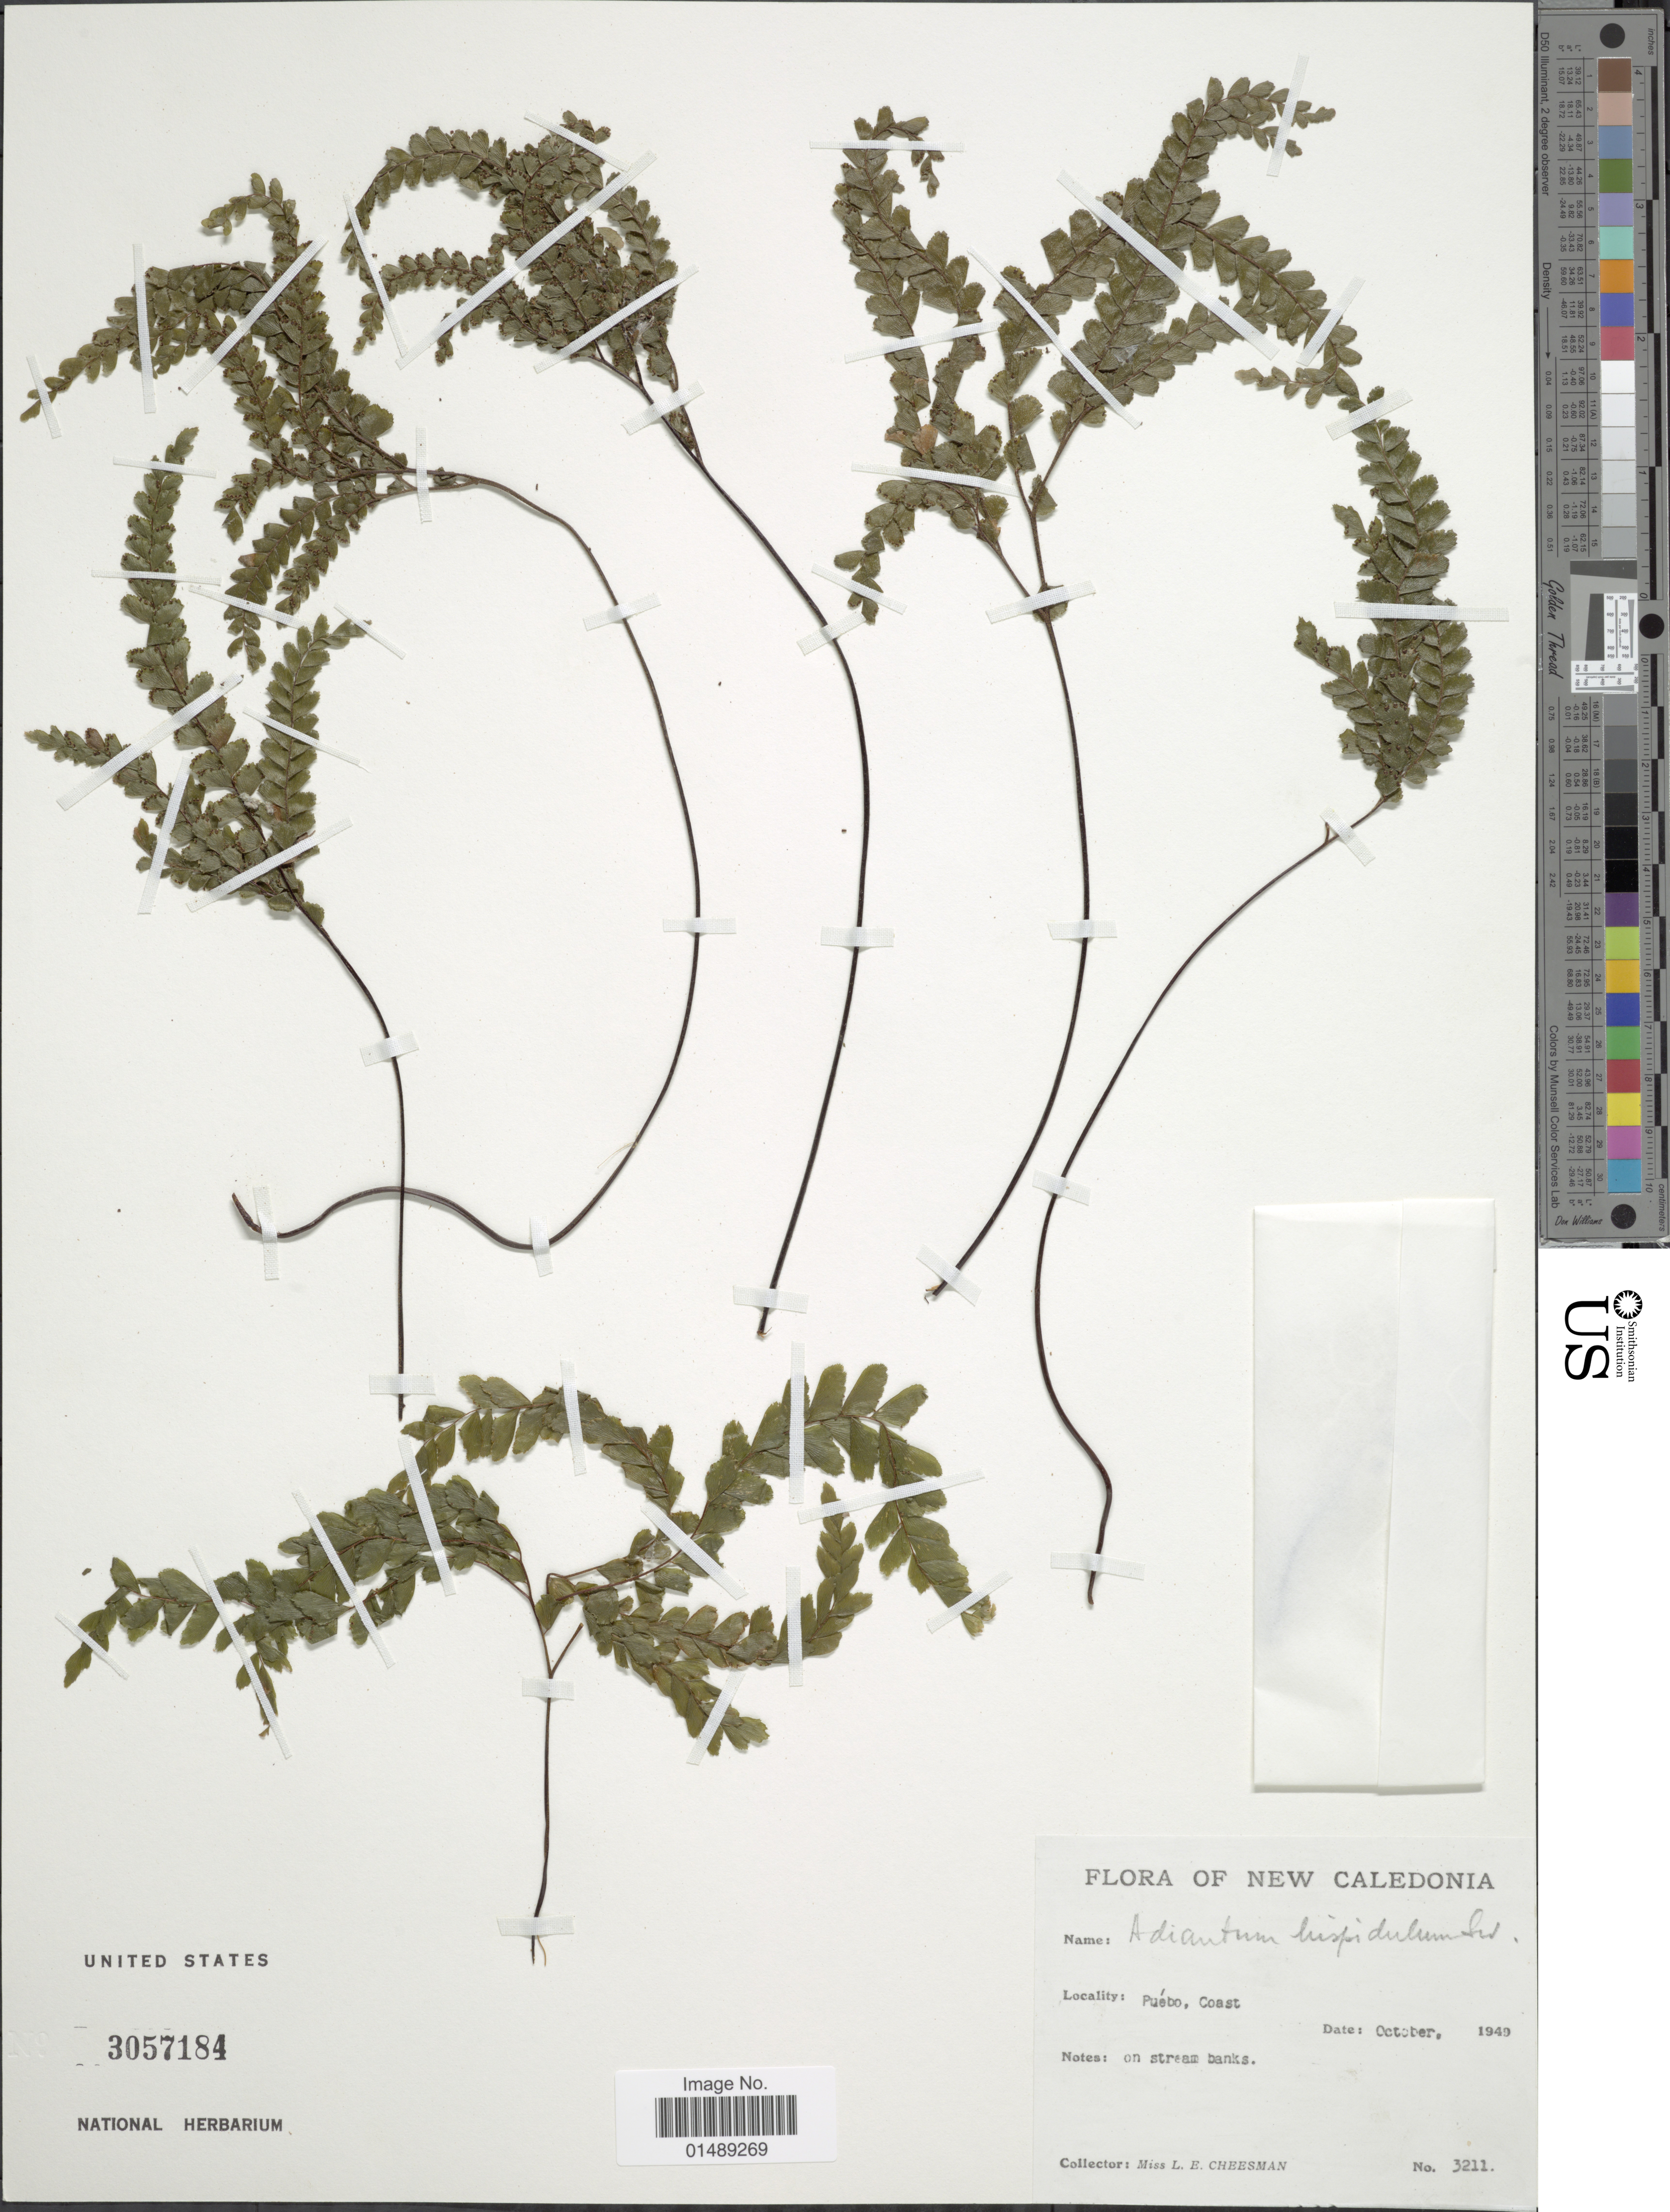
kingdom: Plantae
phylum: Tracheophyta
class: Polypodiopsida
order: Polypodiales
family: Pteridaceae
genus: Adiantum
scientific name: Adiantum hispidulum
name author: Sw.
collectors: L. E. Cheesman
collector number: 3211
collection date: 1949-10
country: New Caledonia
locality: New Caledonia, Puebo, Coast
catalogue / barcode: US 3057184